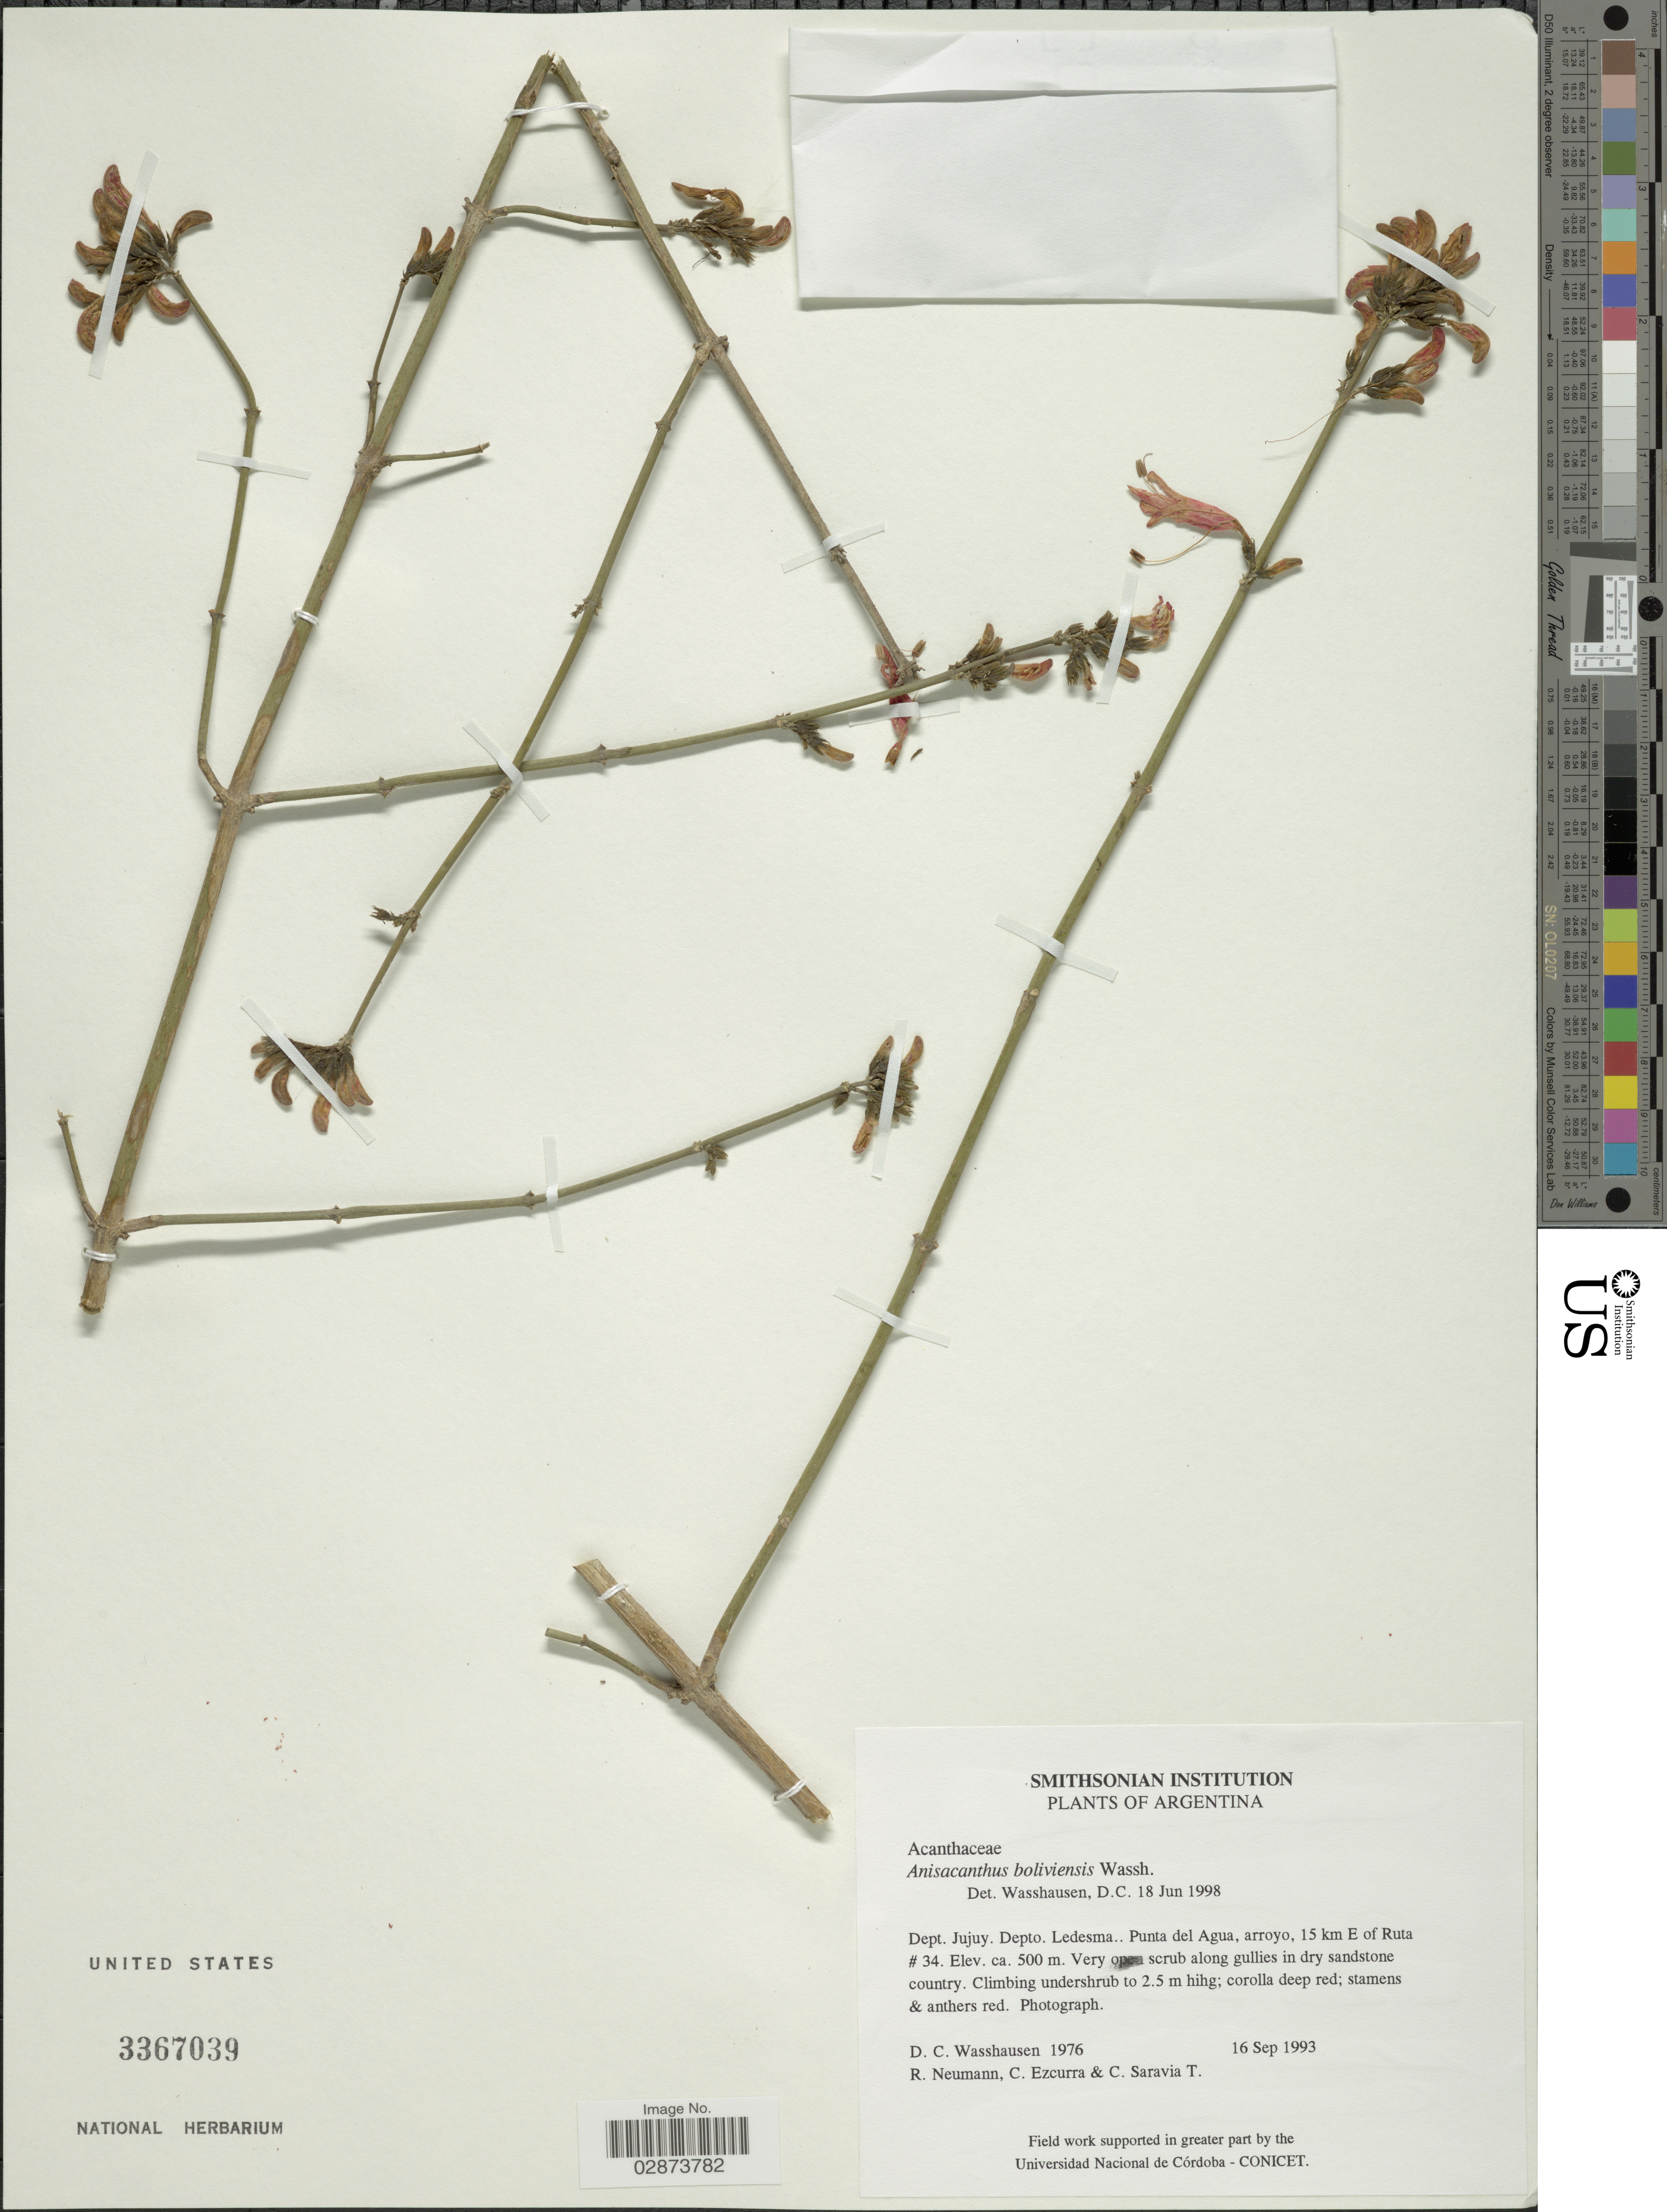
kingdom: Plantae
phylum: Tracheophyta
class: Magnoliopsida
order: Lamiales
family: Acanthaceae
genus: Thyrsacanthus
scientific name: Thyrsacanthus boliviensis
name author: (Nees) A.L.A. Côrtes & Rapini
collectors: D. C. Wasshausen, R. Neumann, C. Ezcurra & C. Saravia T.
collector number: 1976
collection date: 1993-09-16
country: Argentina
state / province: Jujuy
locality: Dept. Jujuy. Depto. Ledesma.. Punta del Agua, arroyo, 15 km E of Ruta # 34.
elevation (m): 500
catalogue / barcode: US 3367039